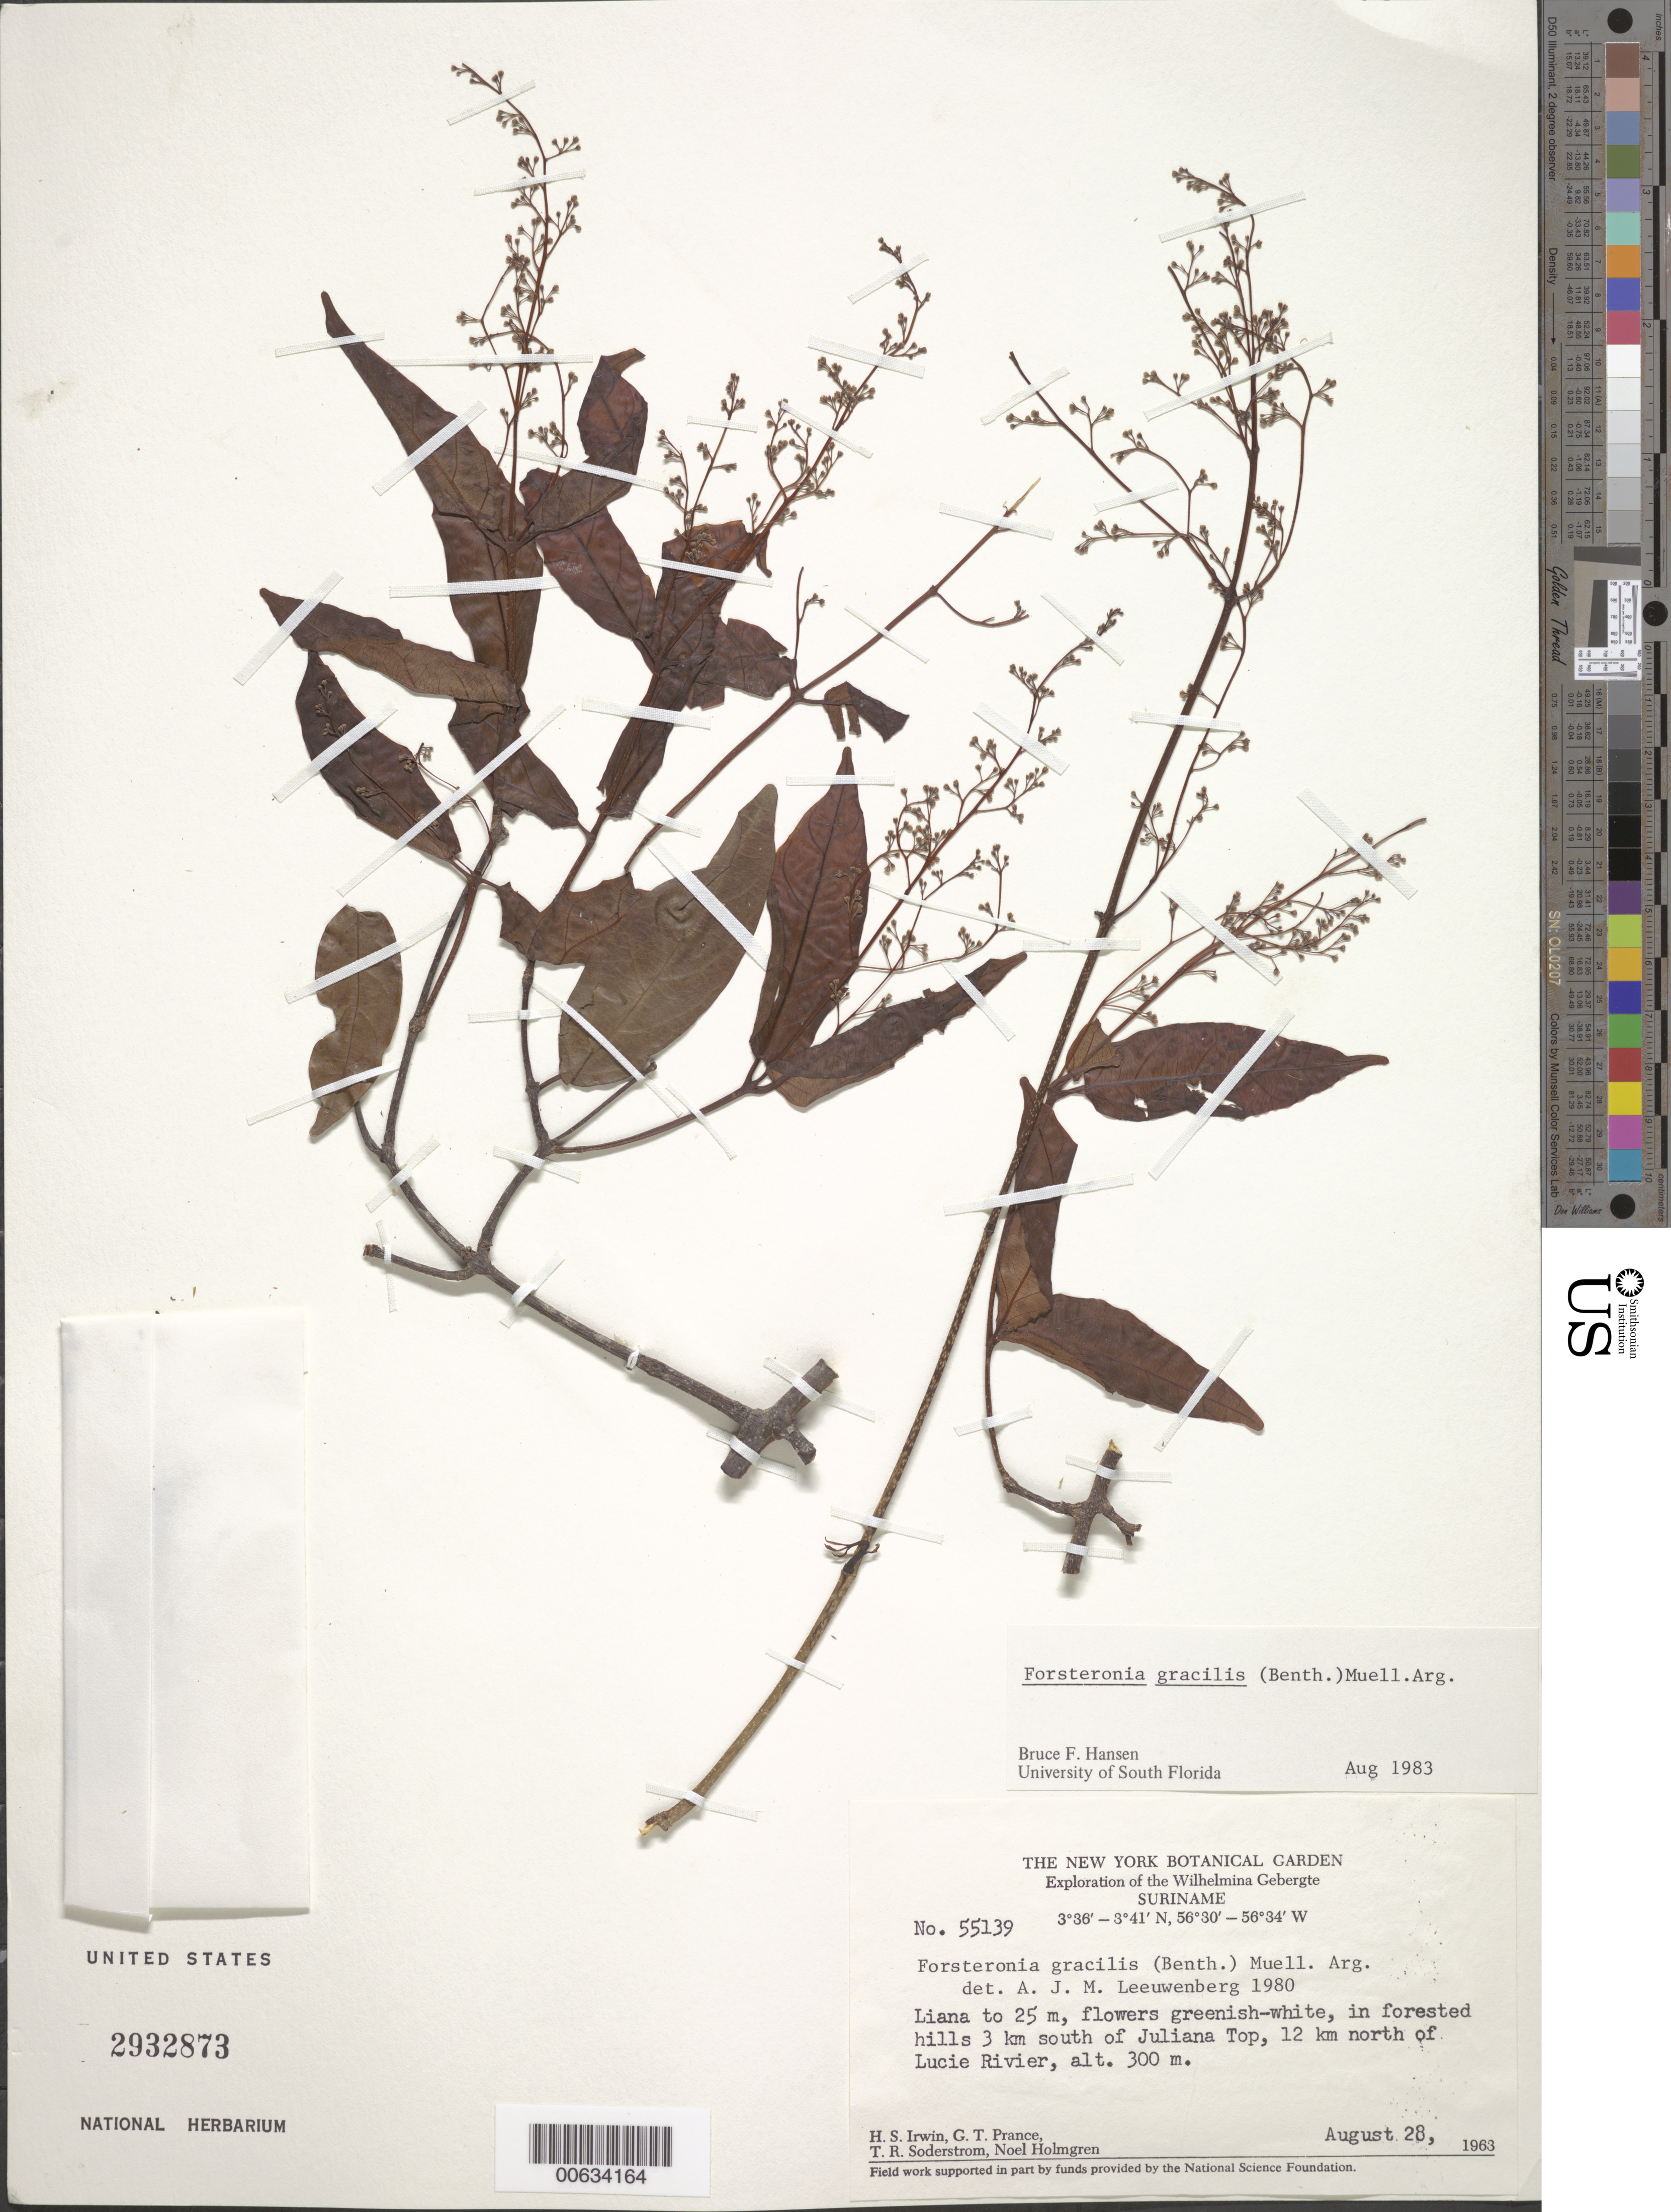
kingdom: Plantae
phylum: Tracheophyta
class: Magnoliopsida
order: Gentianales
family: Apocynaceae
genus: Forsteronia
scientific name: Forsteronia gracilis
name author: (Benth.) Müll. Arg.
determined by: Hansen, B.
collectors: H. Irwin, G. T. Prance, T. R. Soderstrom & N. H. Holmgren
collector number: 55139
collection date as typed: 28-Aug-63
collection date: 1963-08-28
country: Suriname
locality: Juliana Top, 12 km S of, 12 km N of Lucie R., Wilhelmina Gebergte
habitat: Forested hills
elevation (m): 300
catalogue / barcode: US 2932873